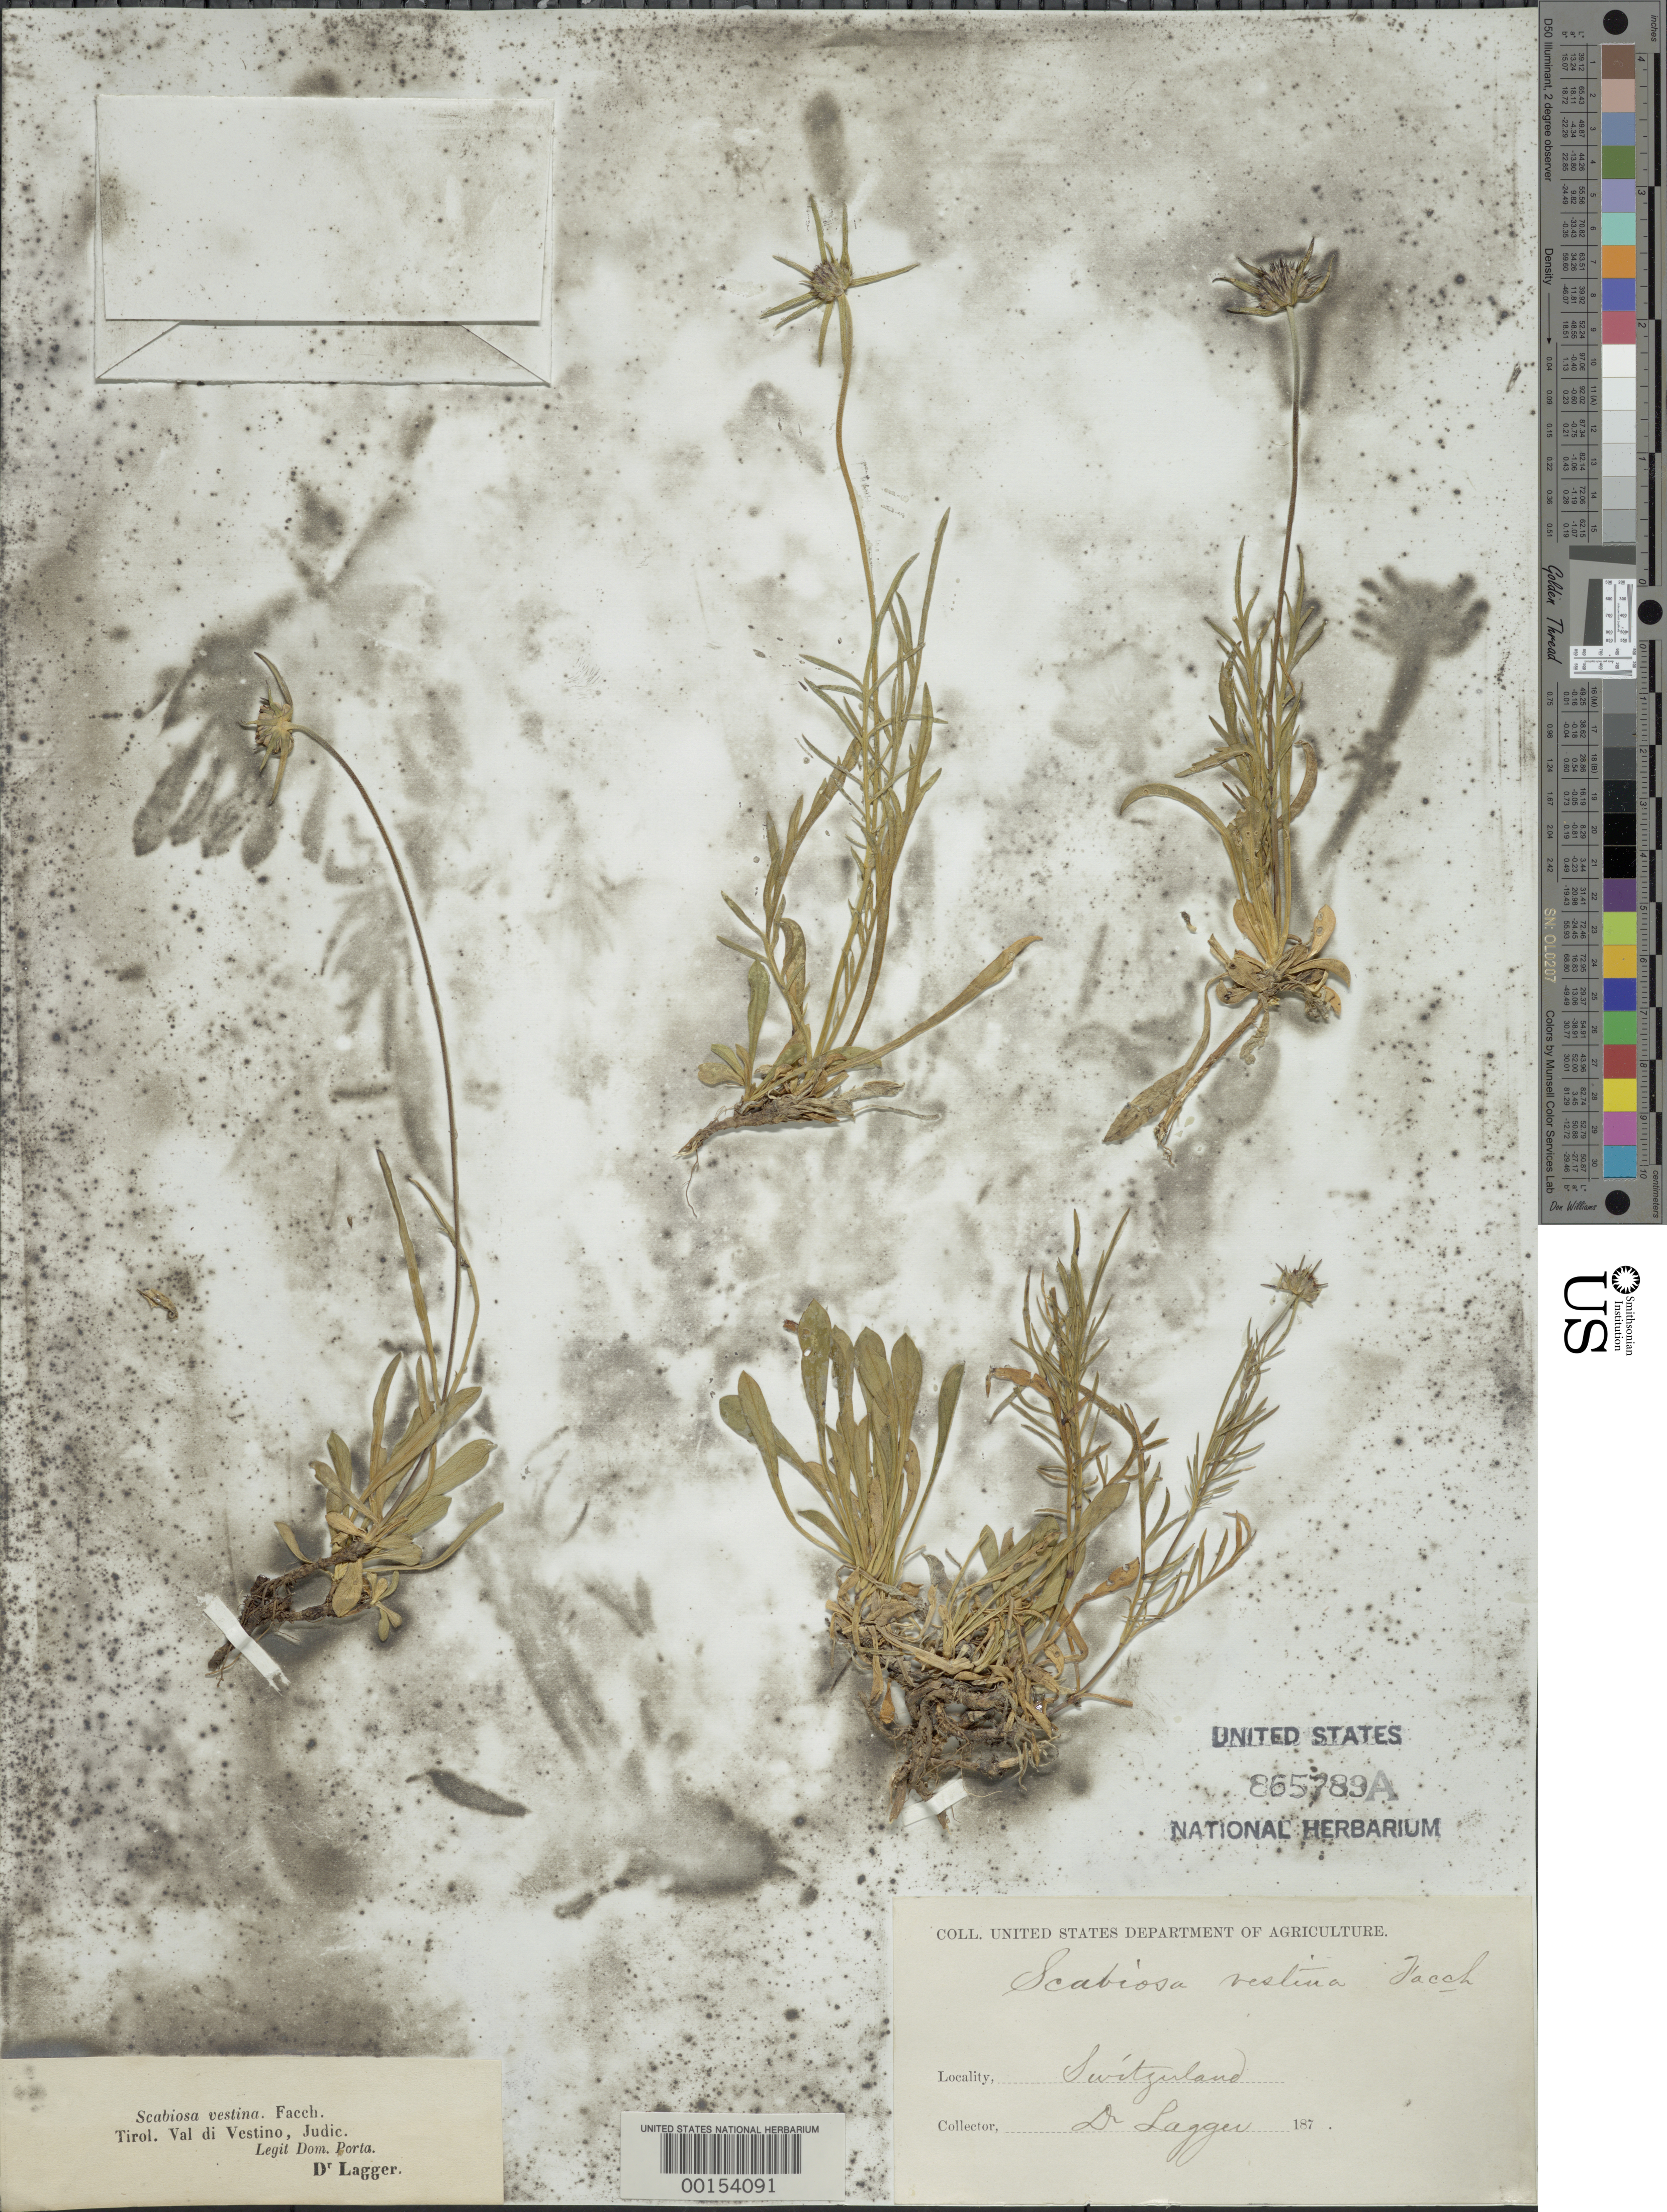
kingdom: Plantae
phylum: Tracheophyta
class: Magnoliopsida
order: Dipsacales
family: Caprifoliaceae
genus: Scabiosa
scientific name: Scabiosa vestina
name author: Fauh.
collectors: D. Lagger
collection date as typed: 187-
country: Italy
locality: Tirol, Val di Vestino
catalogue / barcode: US 865789A